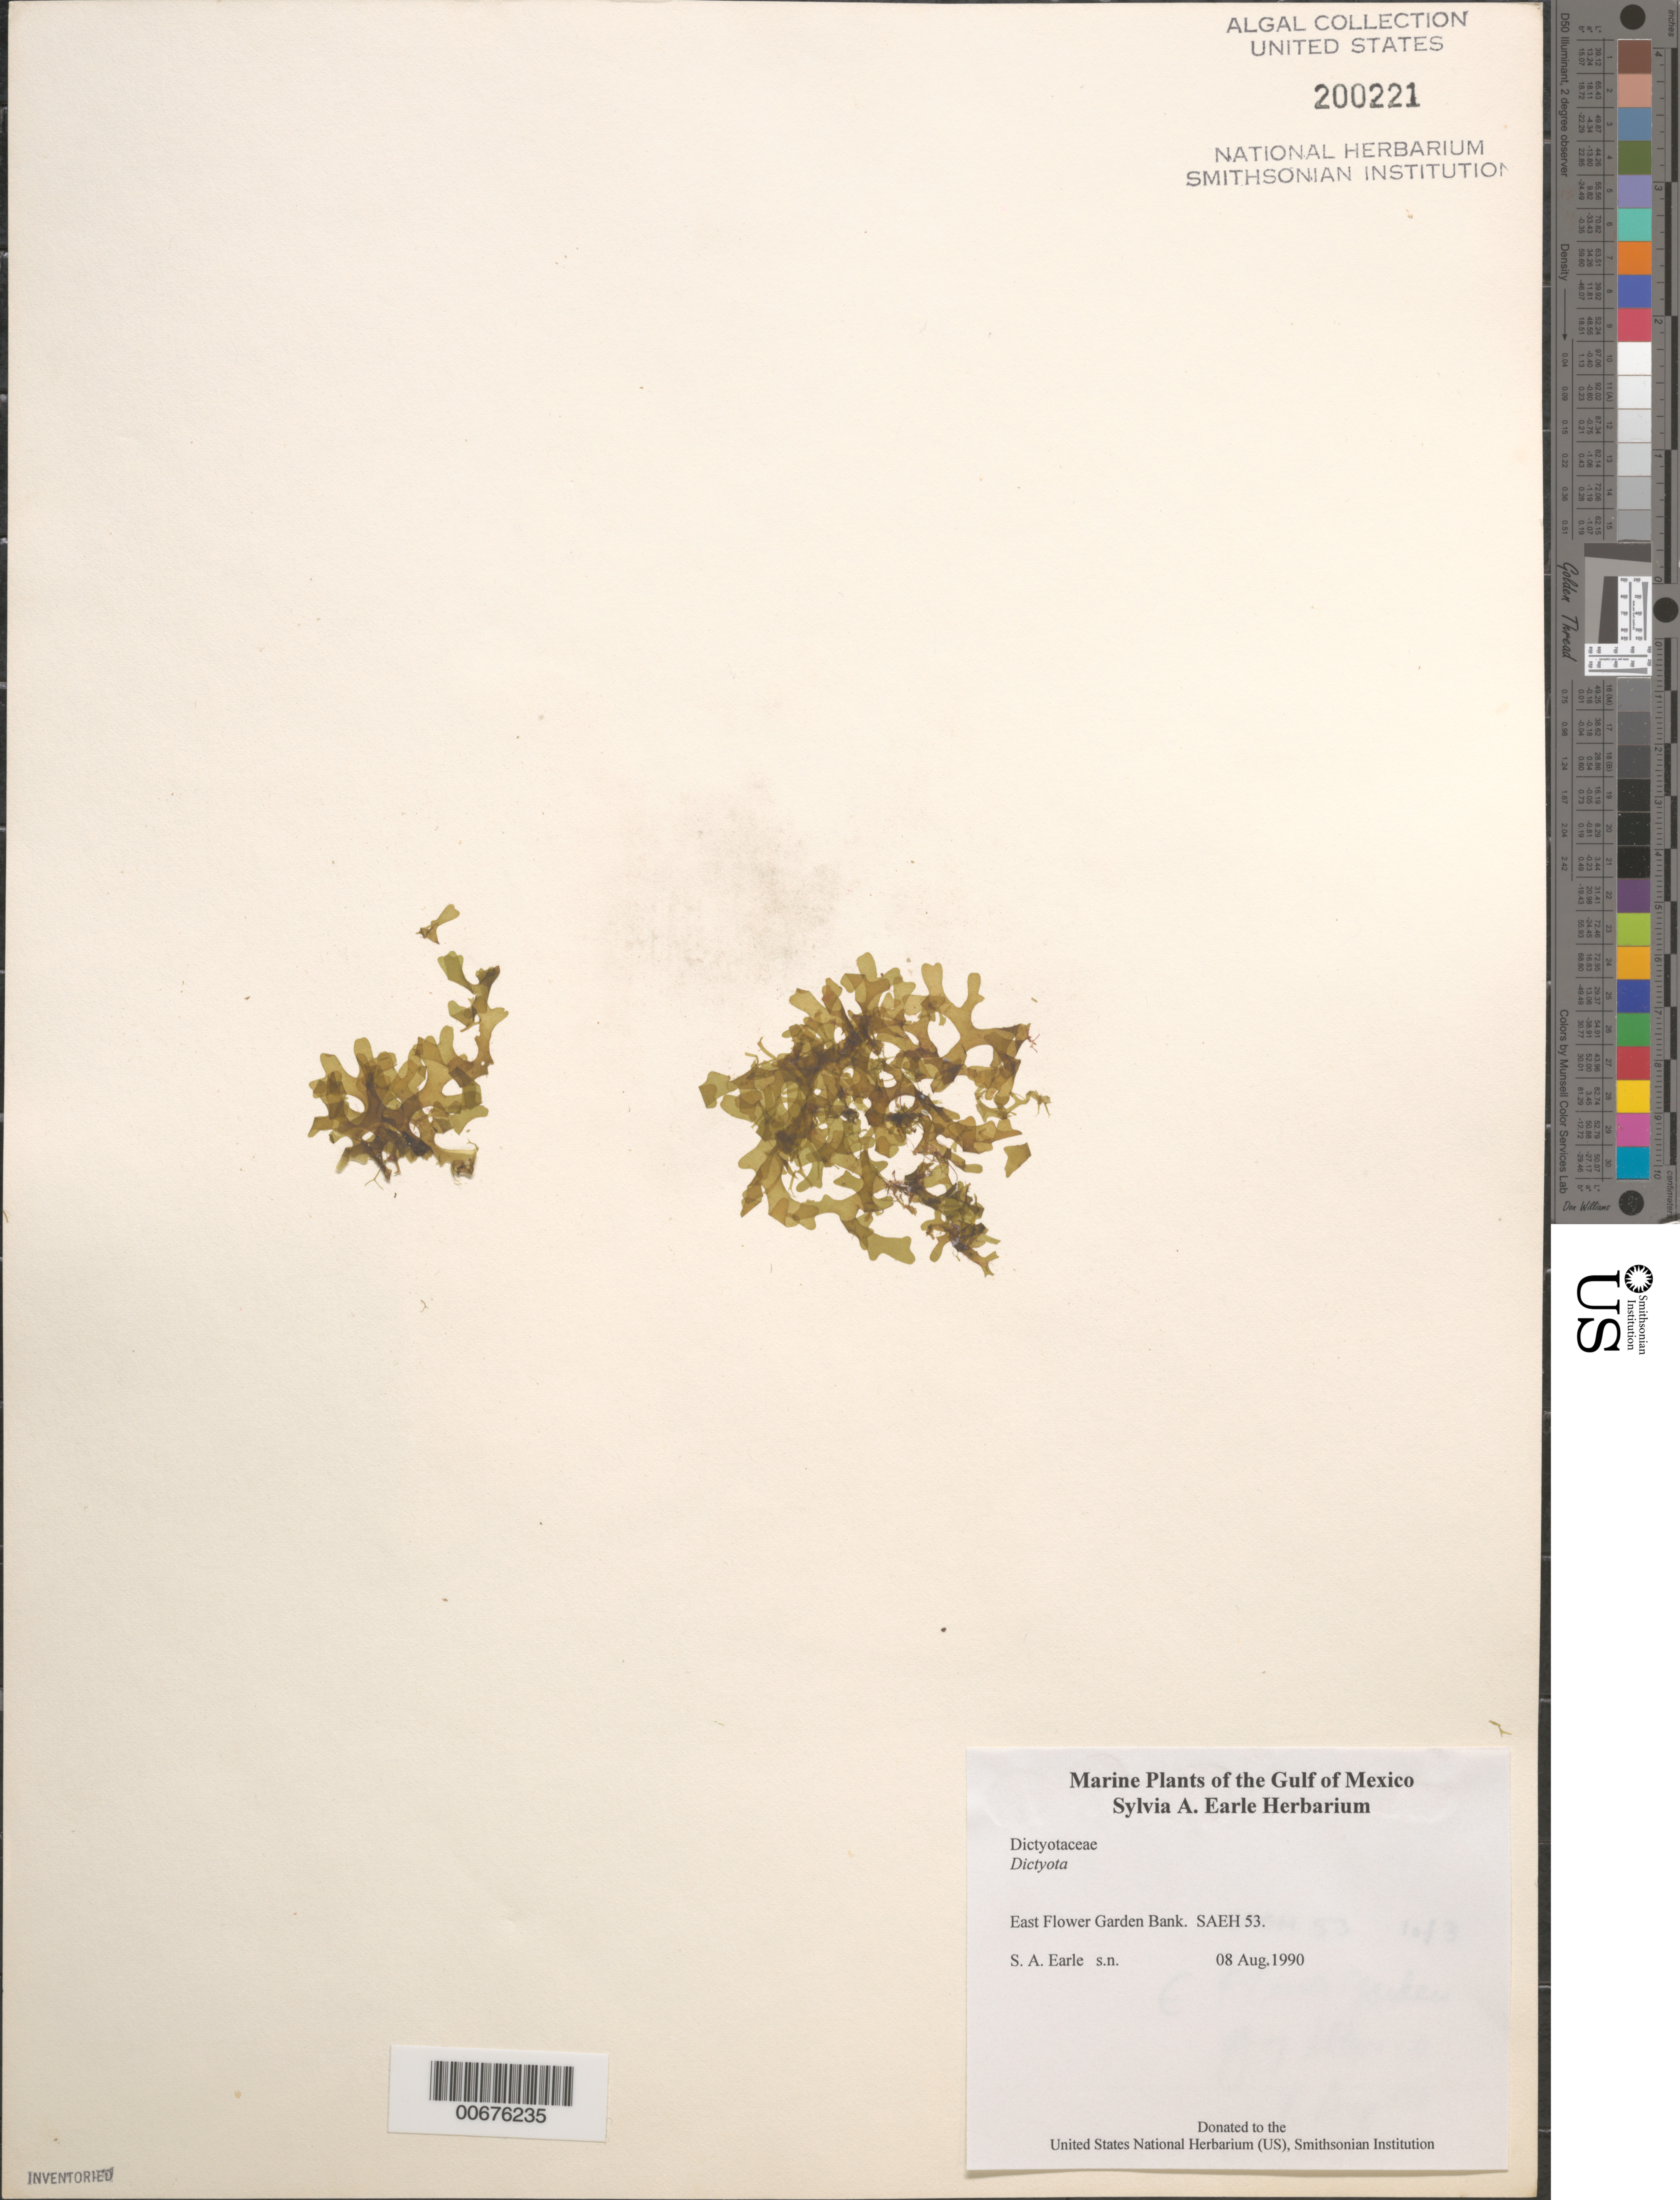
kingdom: Chromista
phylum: Ochrophyta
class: Phaeophyceae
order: Dictyotales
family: Dictyotaceae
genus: Dictyota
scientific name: Dictyota sp.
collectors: S. A. Earle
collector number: SAEH 53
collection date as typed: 08 Aug 1990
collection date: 1990-08-08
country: United States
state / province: Louisiana / Texas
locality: East Flower Garden Bank, Flower Garden Banks National Marine Sanctuary, Gulf of Mexico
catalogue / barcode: US 200221